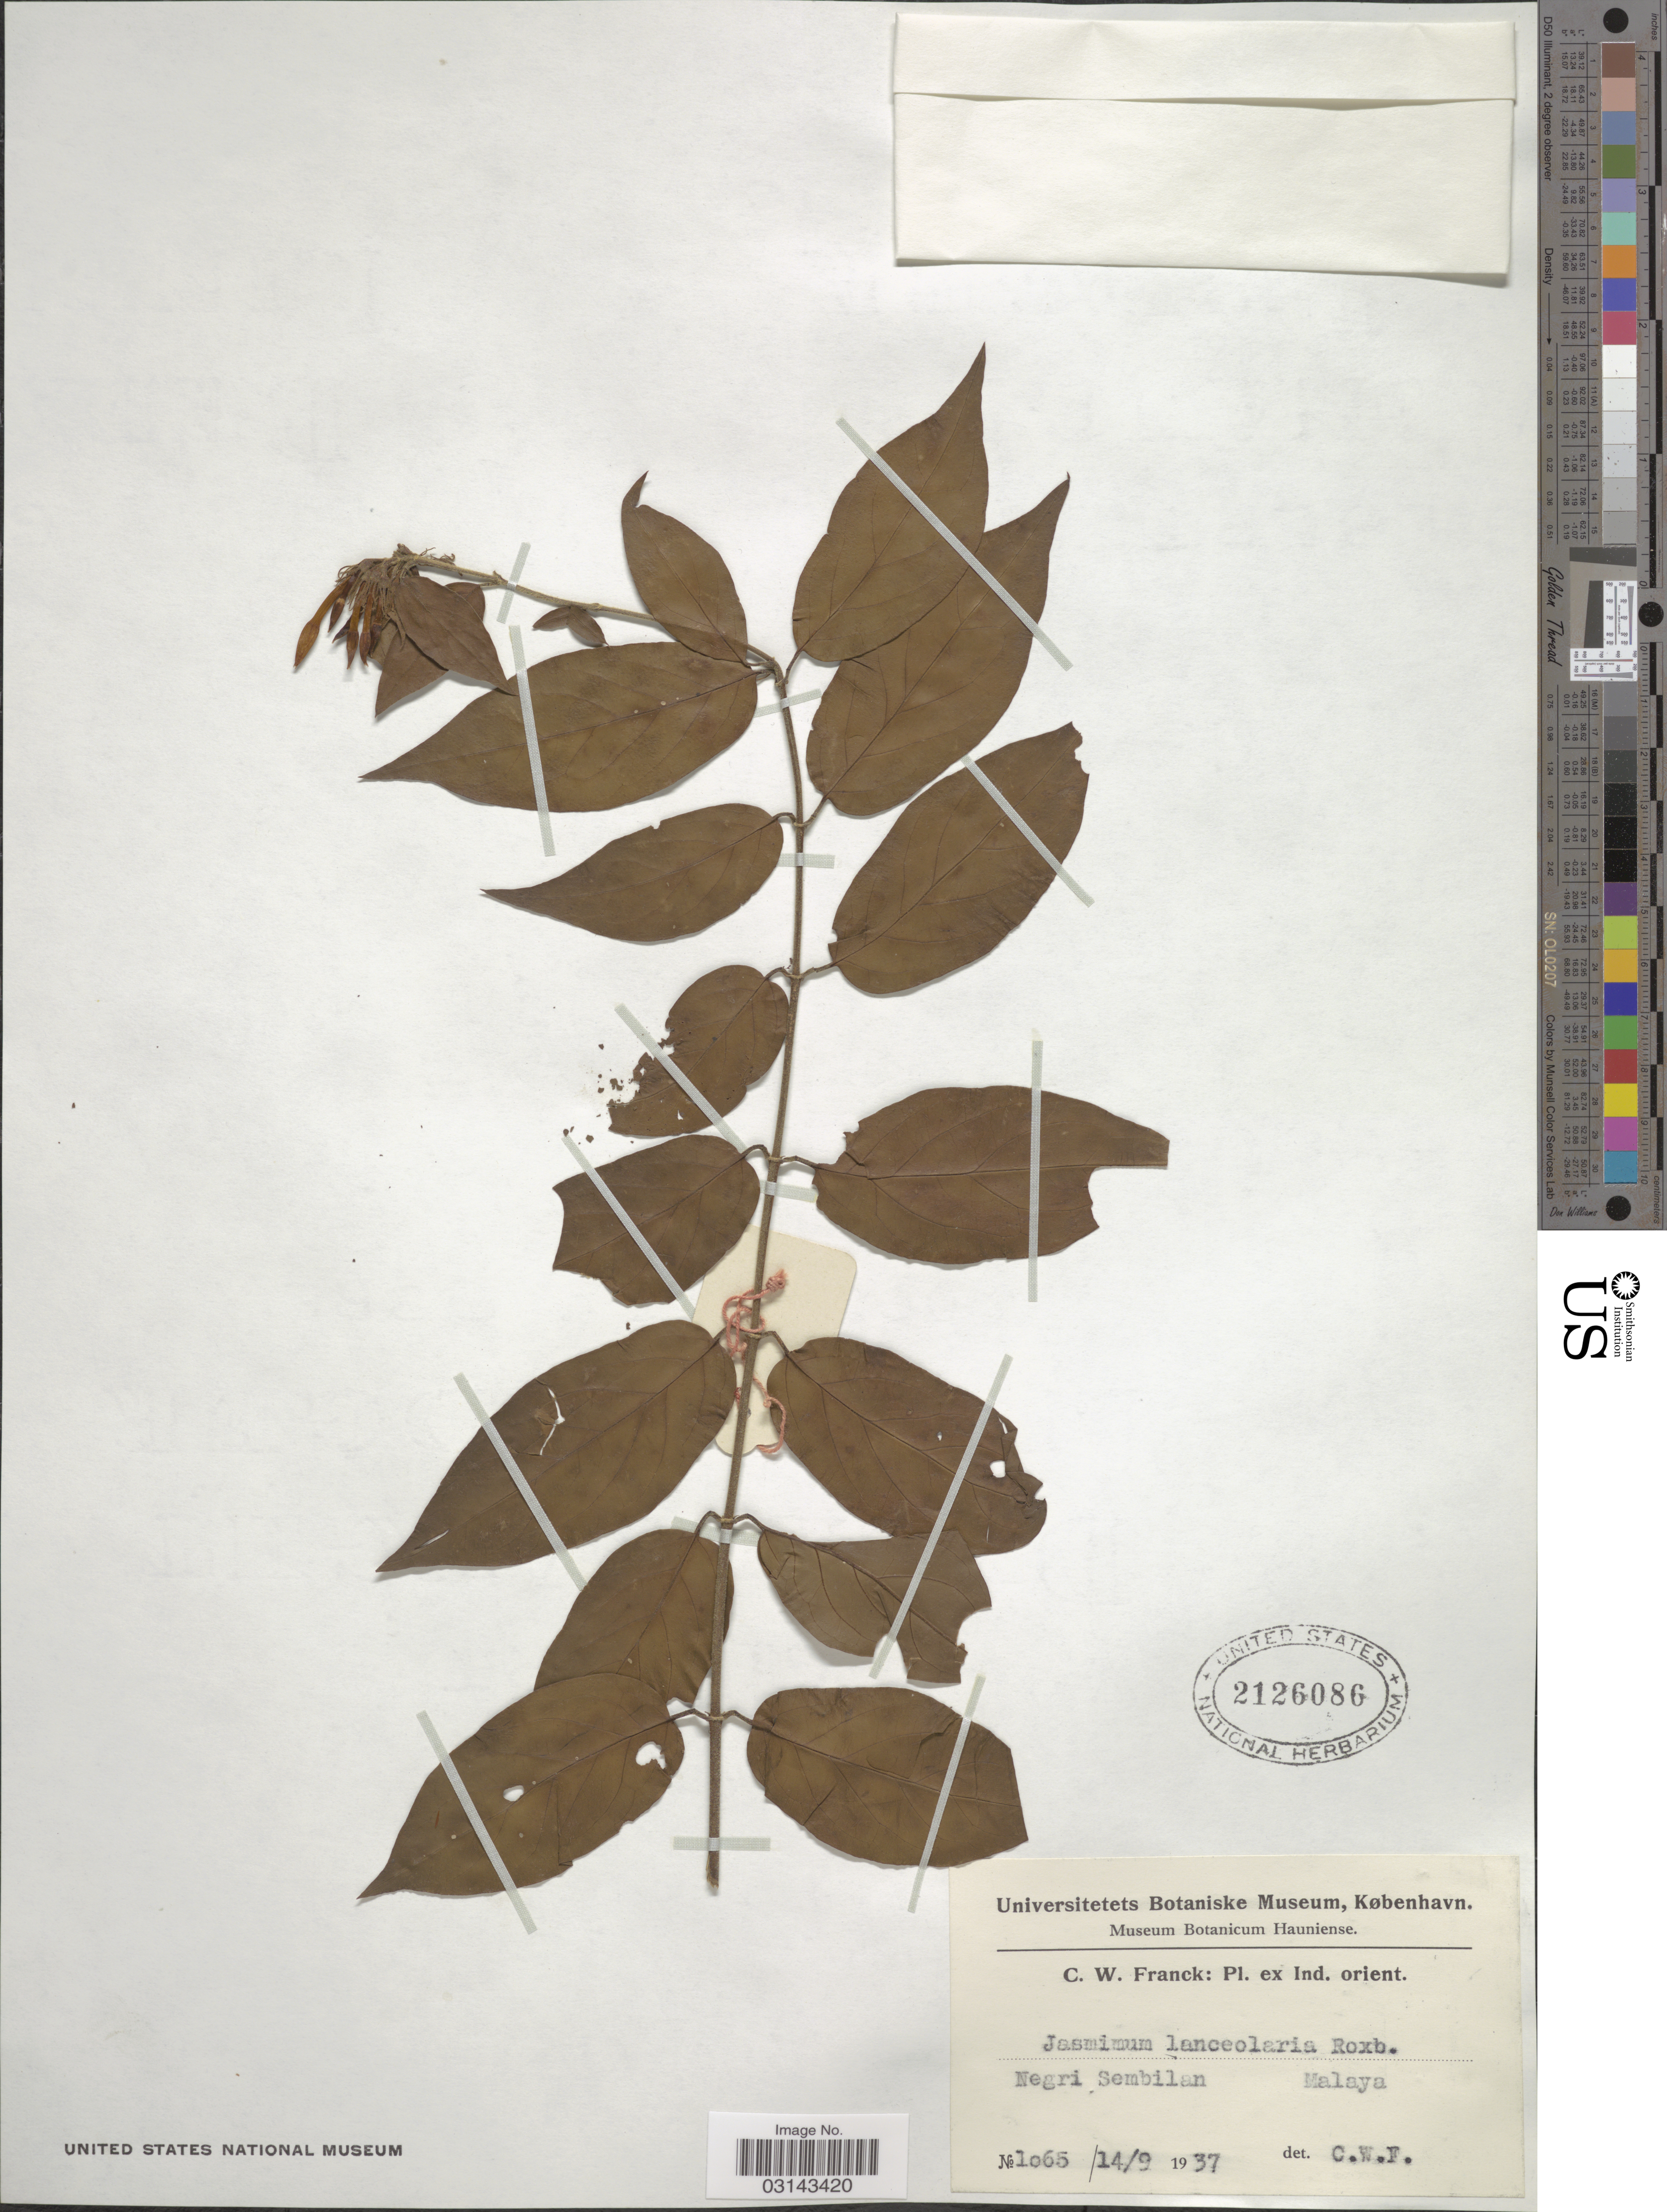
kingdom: Plantae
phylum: Tracheophyta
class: Magnoliopsida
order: Lamiales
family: Oleaceae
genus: Jasminum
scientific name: Jasminum lanceolarium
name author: Roxb.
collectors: C. Franck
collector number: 1065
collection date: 1937-09-14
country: Malaysia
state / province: Negeri Sembilan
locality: Ex Ind. orient. Negri Sembilan Malaya.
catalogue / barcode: US 2126086